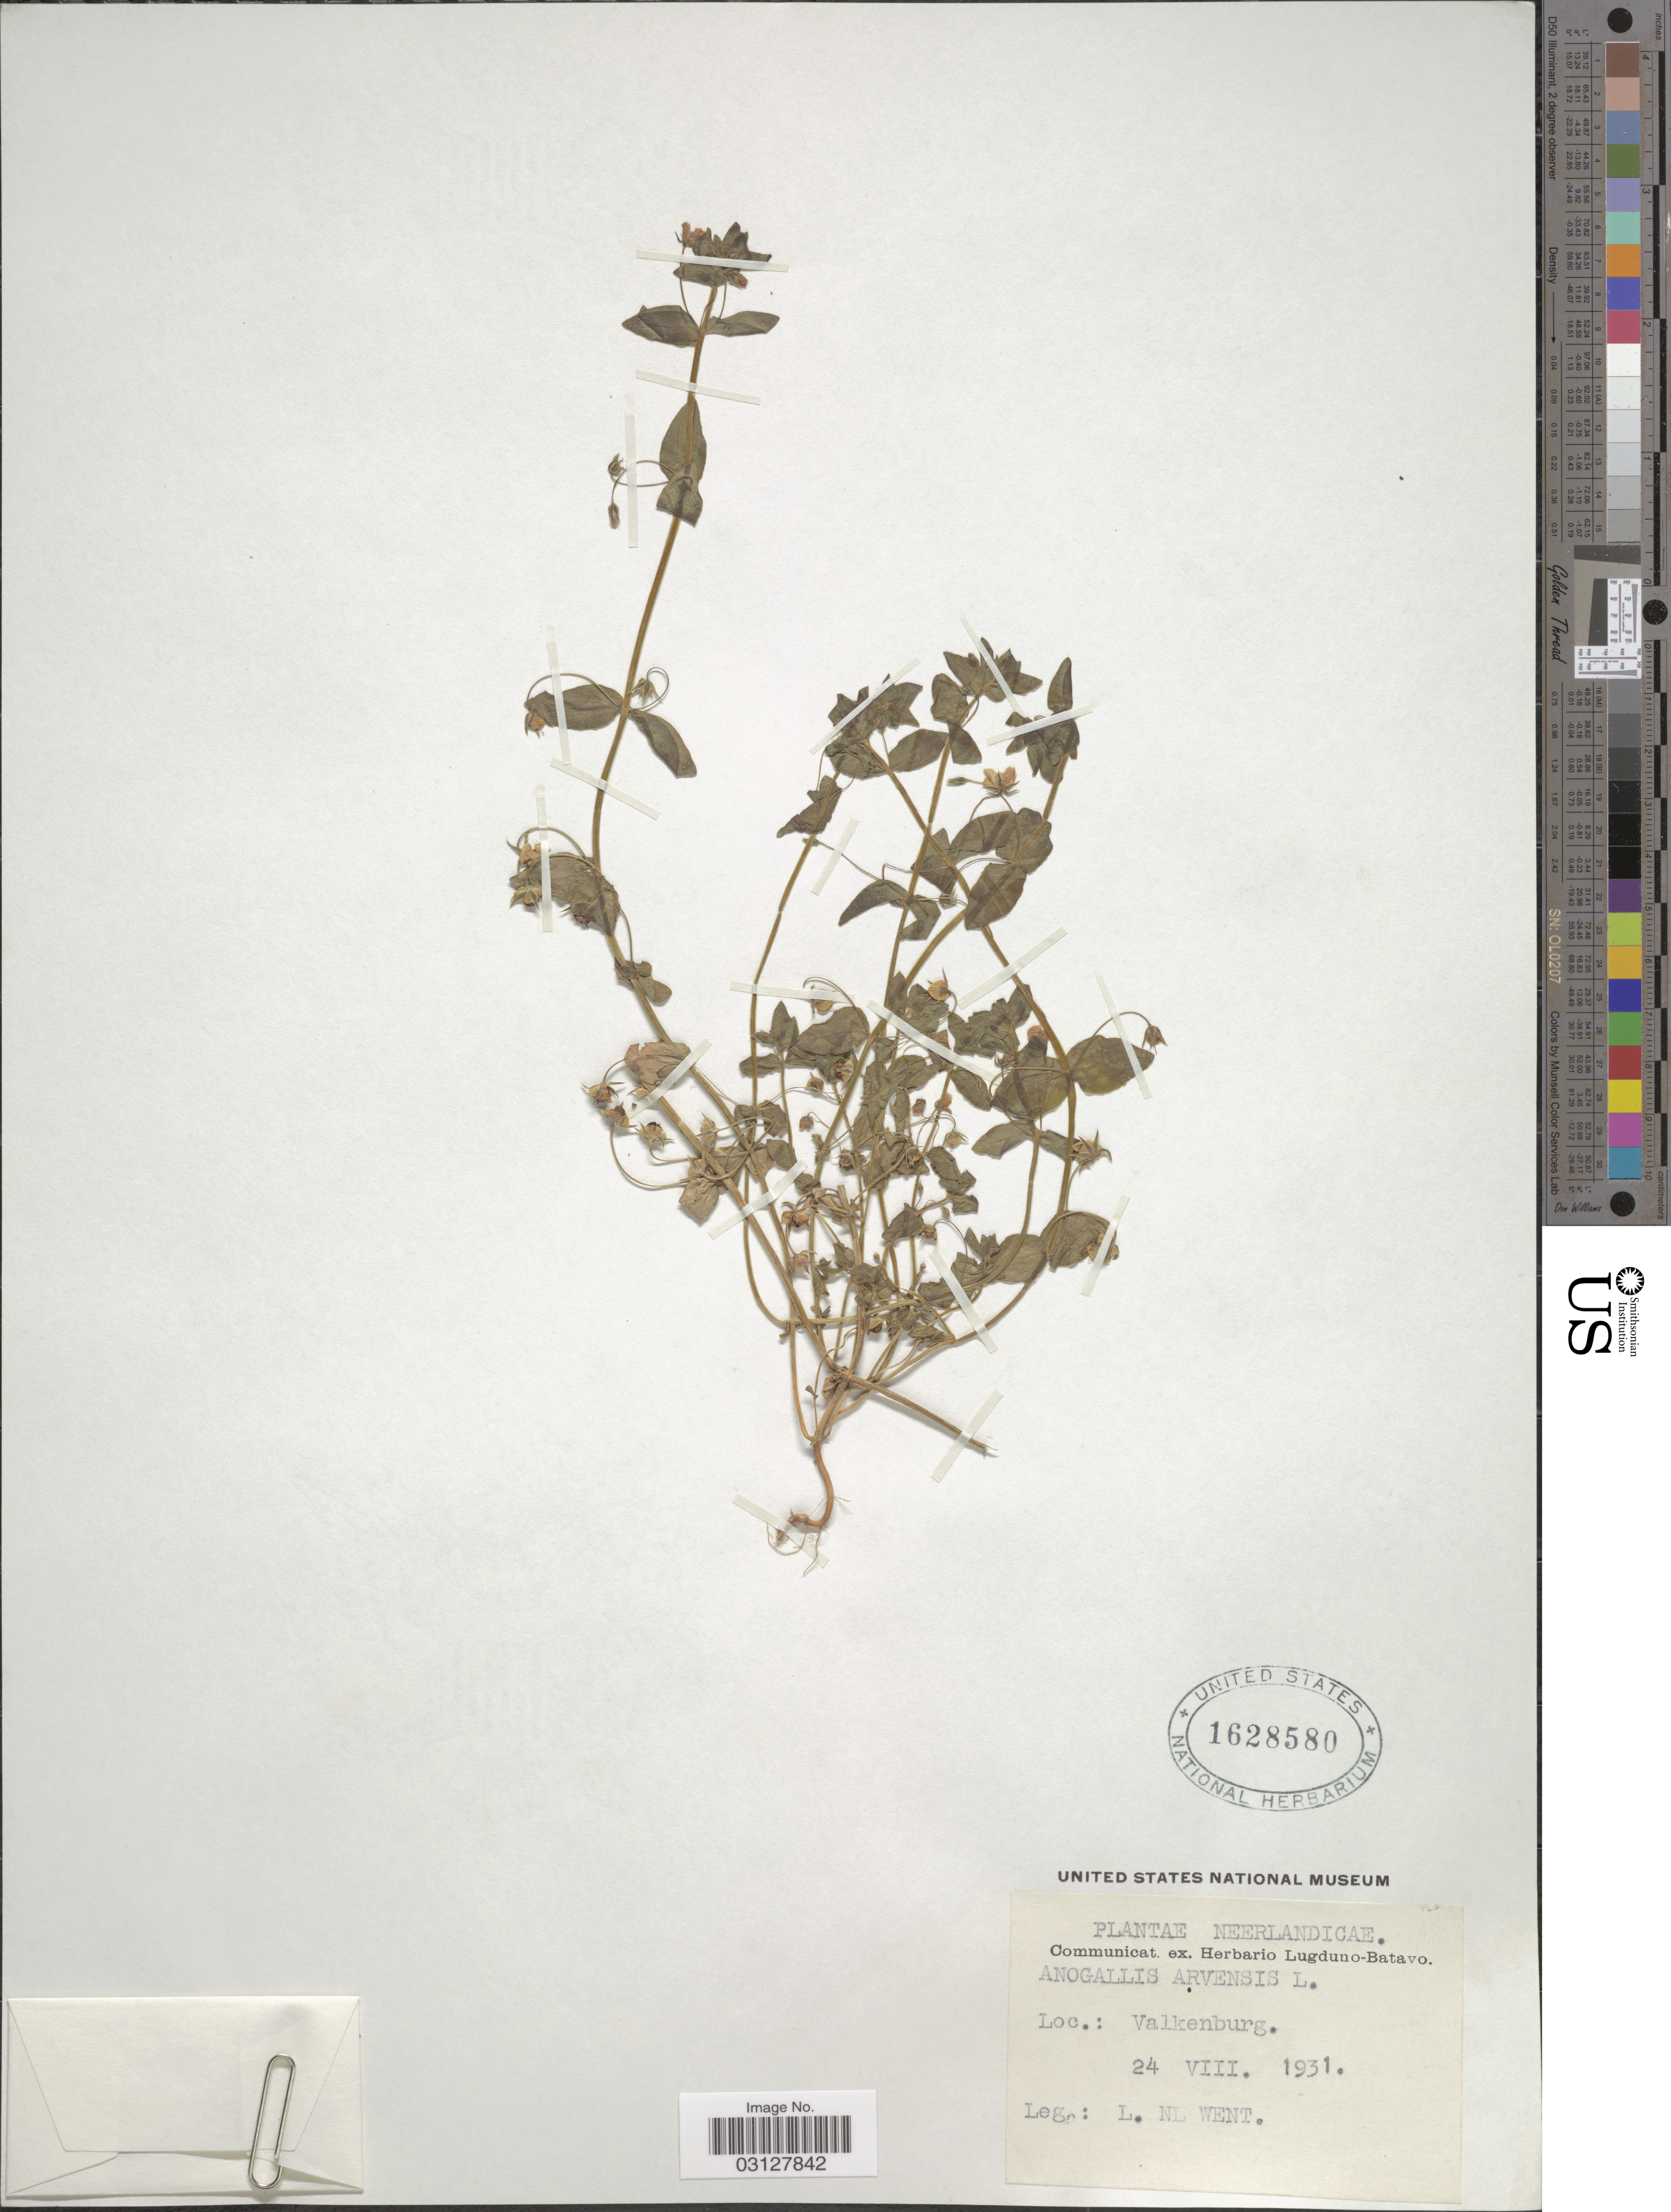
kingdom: Plantae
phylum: Tracheophyta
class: Magnoliopsida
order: Ericales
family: Primulaceae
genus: Anagallis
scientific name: Anagallis arvensis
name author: L.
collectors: L. Went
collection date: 1931-08-24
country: Netherlands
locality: Neerlandicae. Valkenburg.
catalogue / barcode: US 1628580